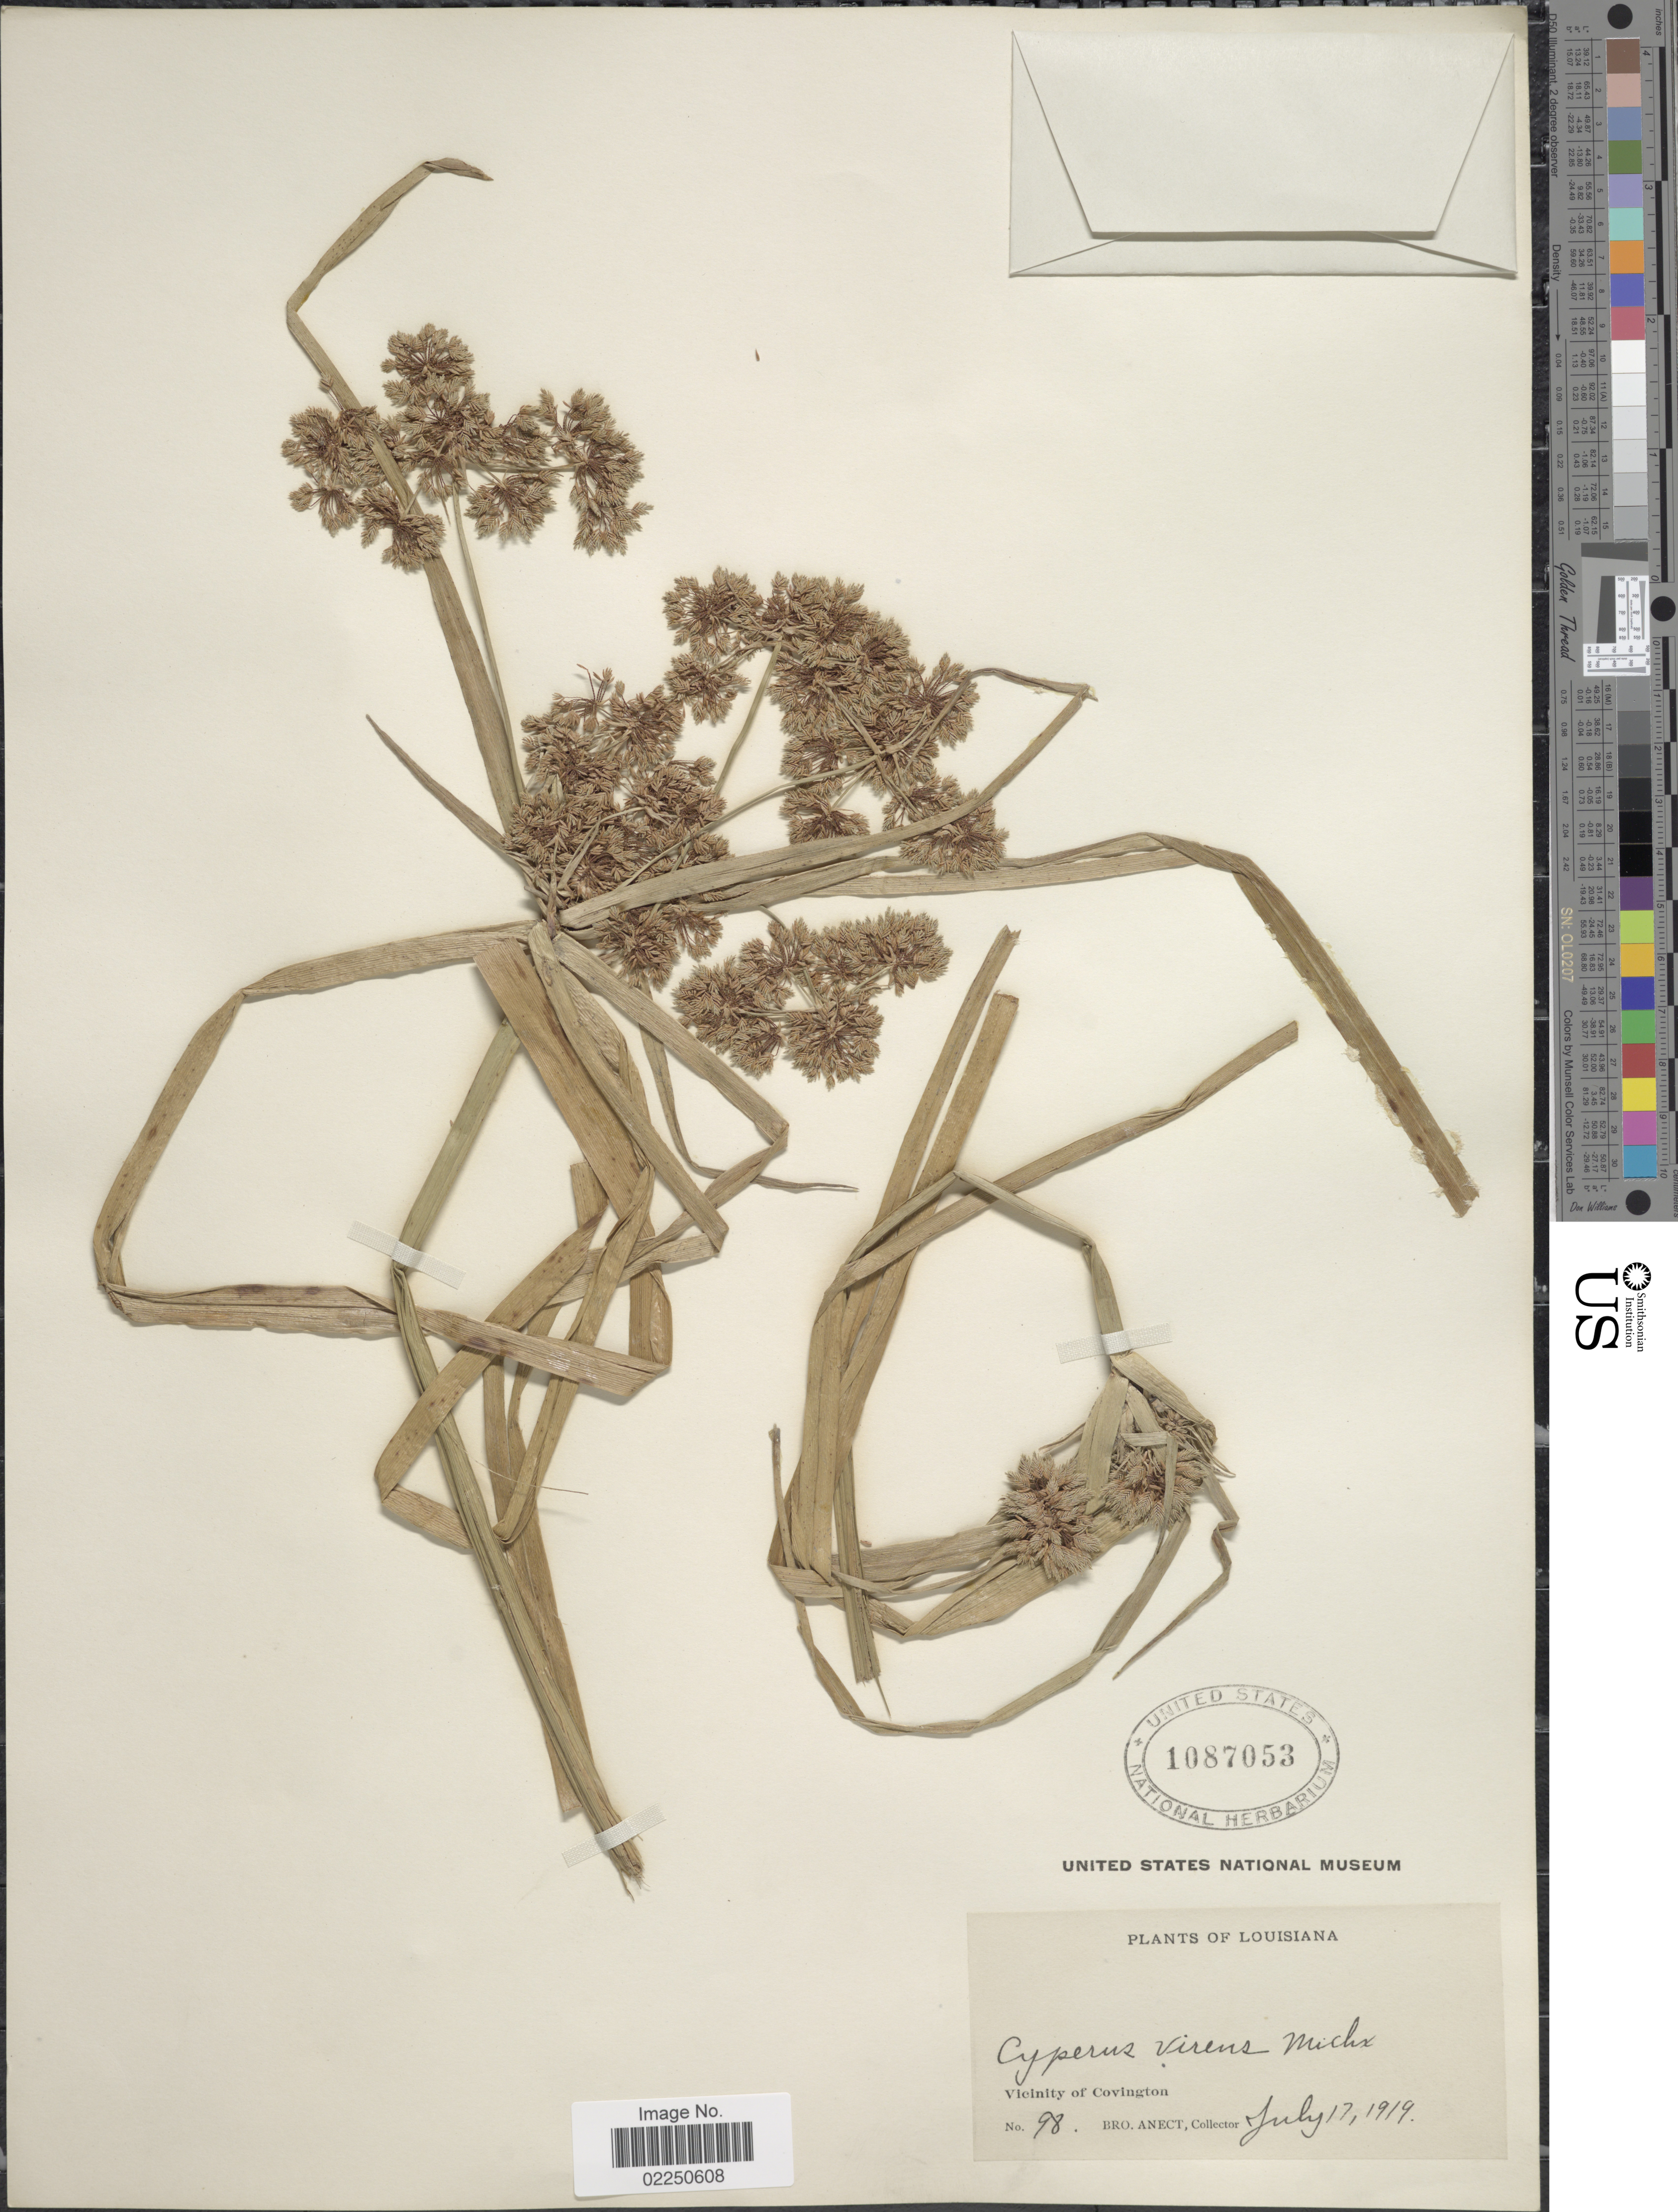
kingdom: Plantae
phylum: Tracheophyta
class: Liliopsida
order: Poales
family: Cyperaceae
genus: Cyperus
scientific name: Cyperus virens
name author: Michx.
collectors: B. Anect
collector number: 98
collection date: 1919-07-17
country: United States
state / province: Louisiana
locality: Vicinity of Covington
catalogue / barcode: US 1087053